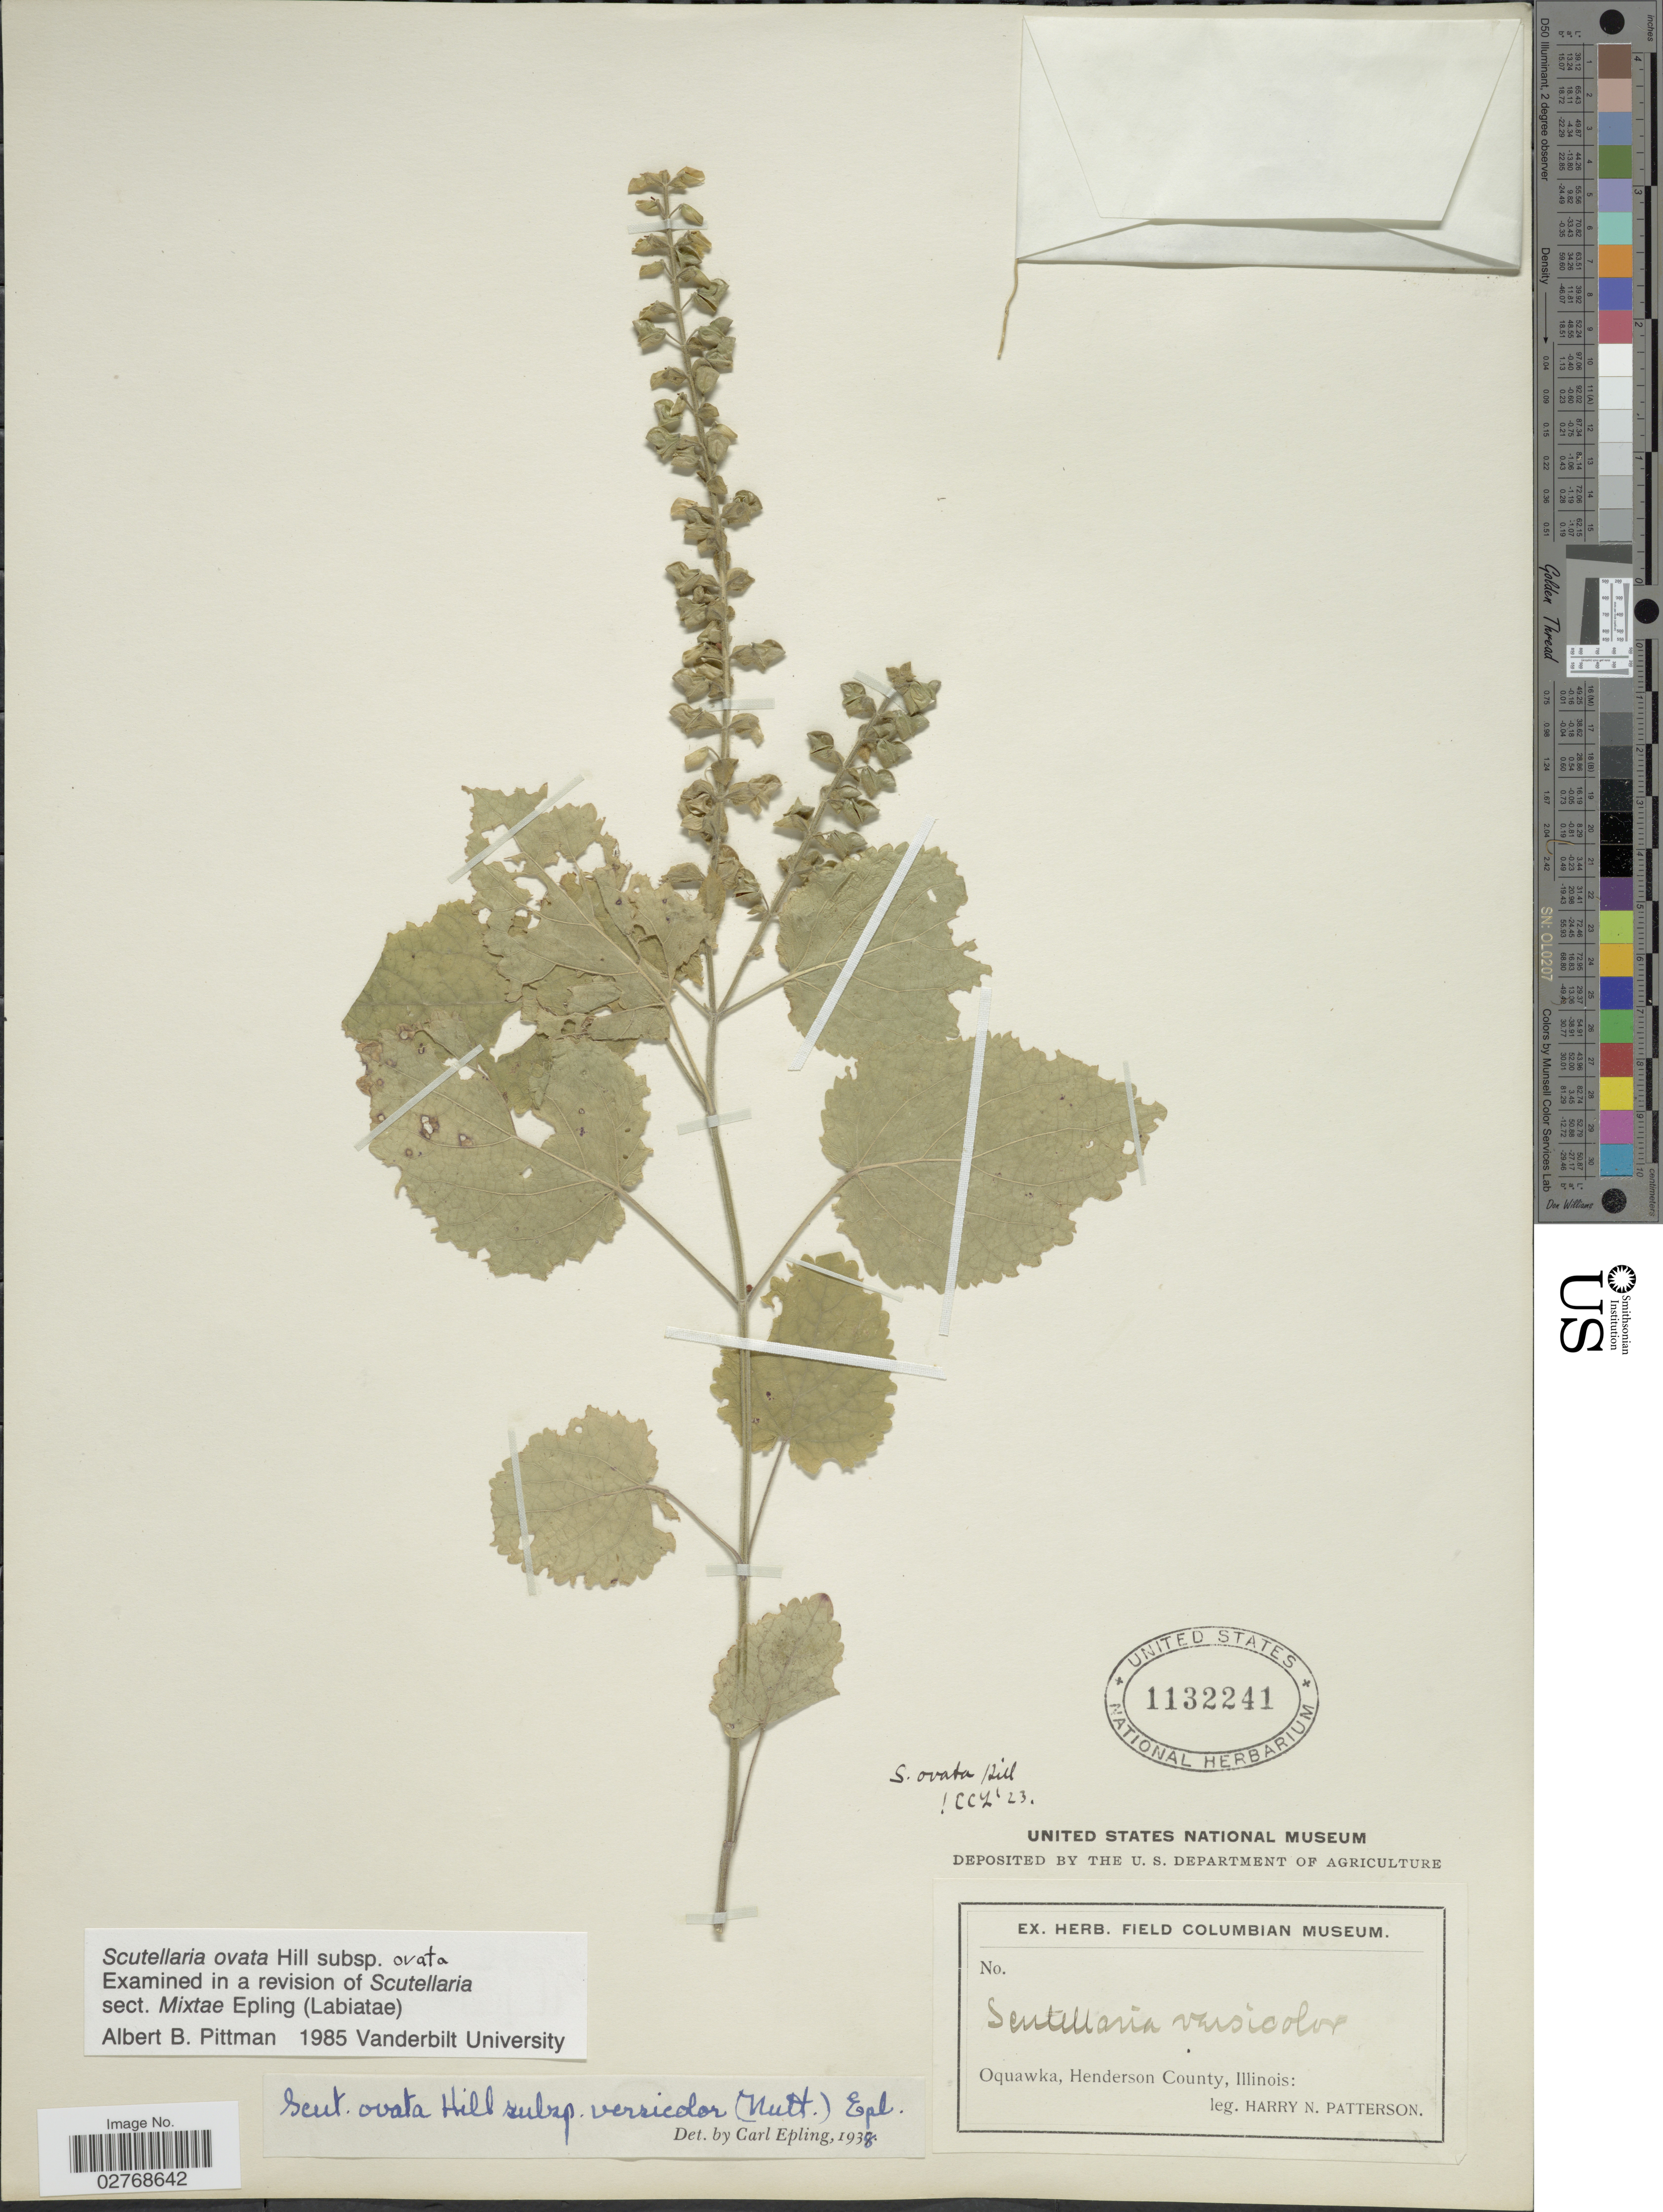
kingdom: Plantae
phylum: Tracheophyta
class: Magnoliopsida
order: Lamiales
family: Lamiaceae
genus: Scutellaria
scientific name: Scutellaria ovata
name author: Hill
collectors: H. N. Patterson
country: United States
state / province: Illinois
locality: Oquawka, Henderson County.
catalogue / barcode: US 1132241